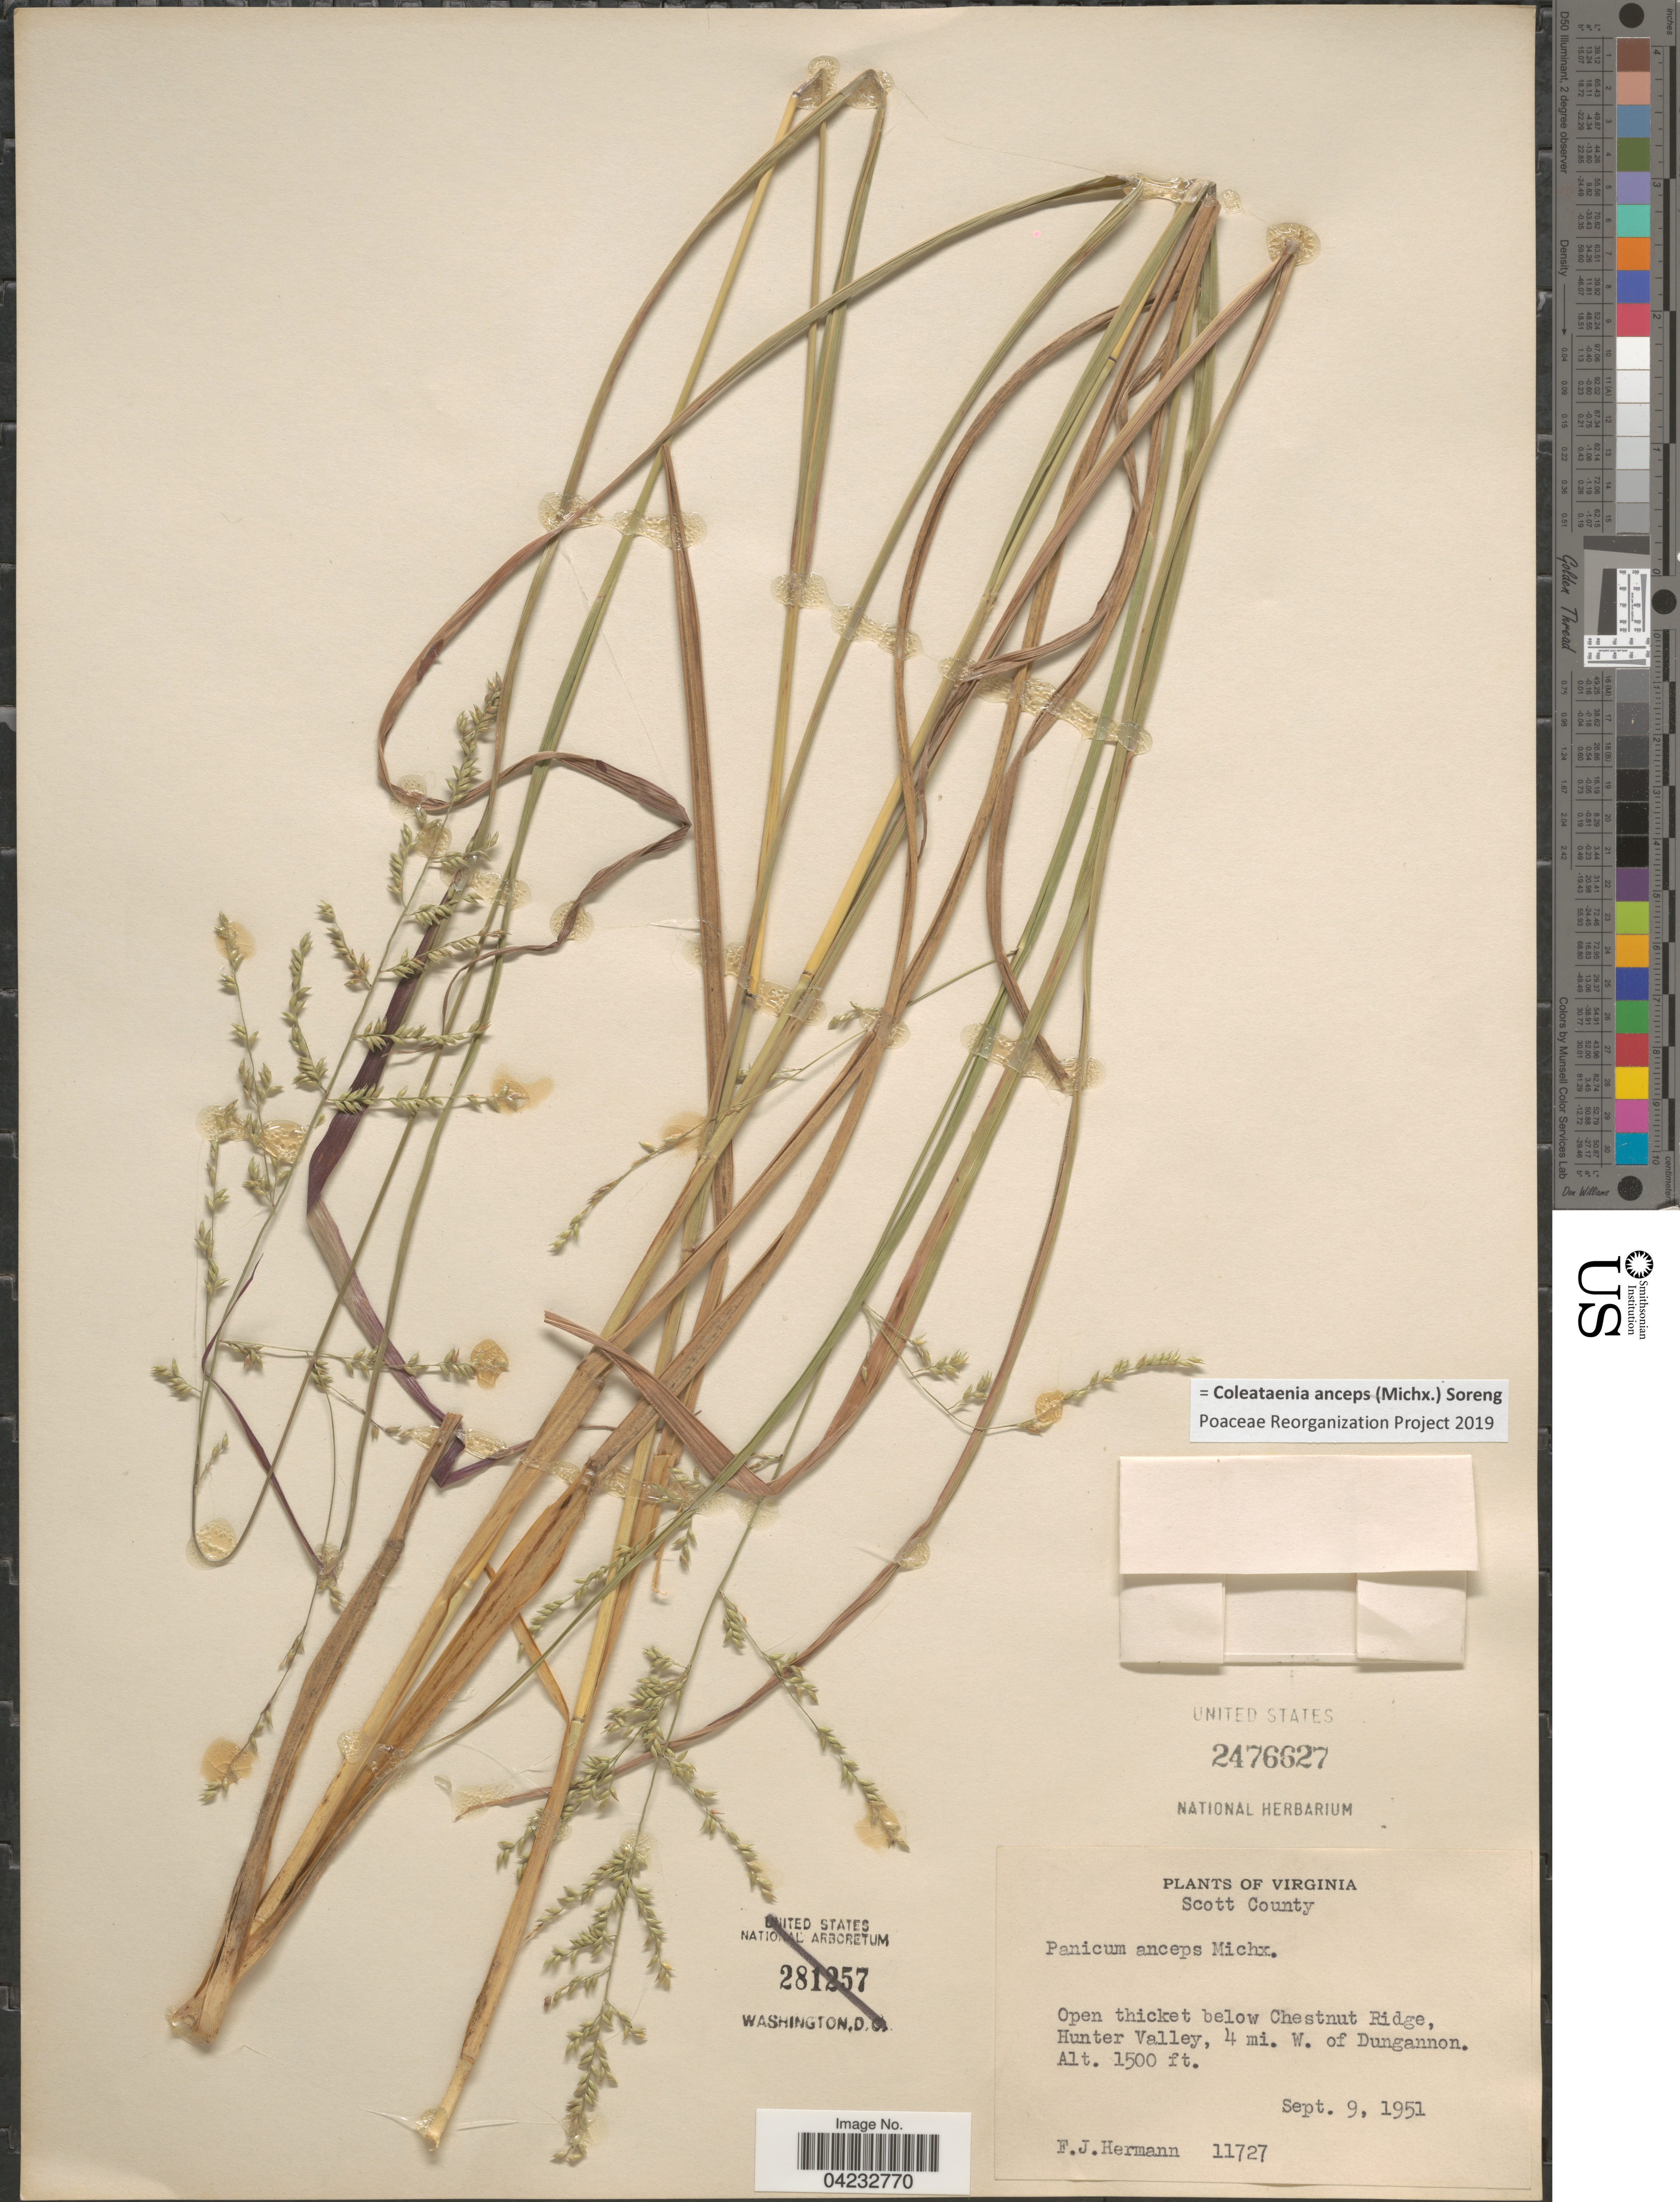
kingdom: Plantae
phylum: Tracheophyta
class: Liliopsida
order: Poales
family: Poaceae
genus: Coleataenia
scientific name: Coleataenia anceps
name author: (Michx.) Soreng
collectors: F. J. Hermann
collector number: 11727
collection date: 1951-09-09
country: United States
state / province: Virginia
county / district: Scott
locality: Open thicket below Chestnut Ridge, Hunter Valley, 4 mi. W. of Dungannon.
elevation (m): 457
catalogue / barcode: US 2476627